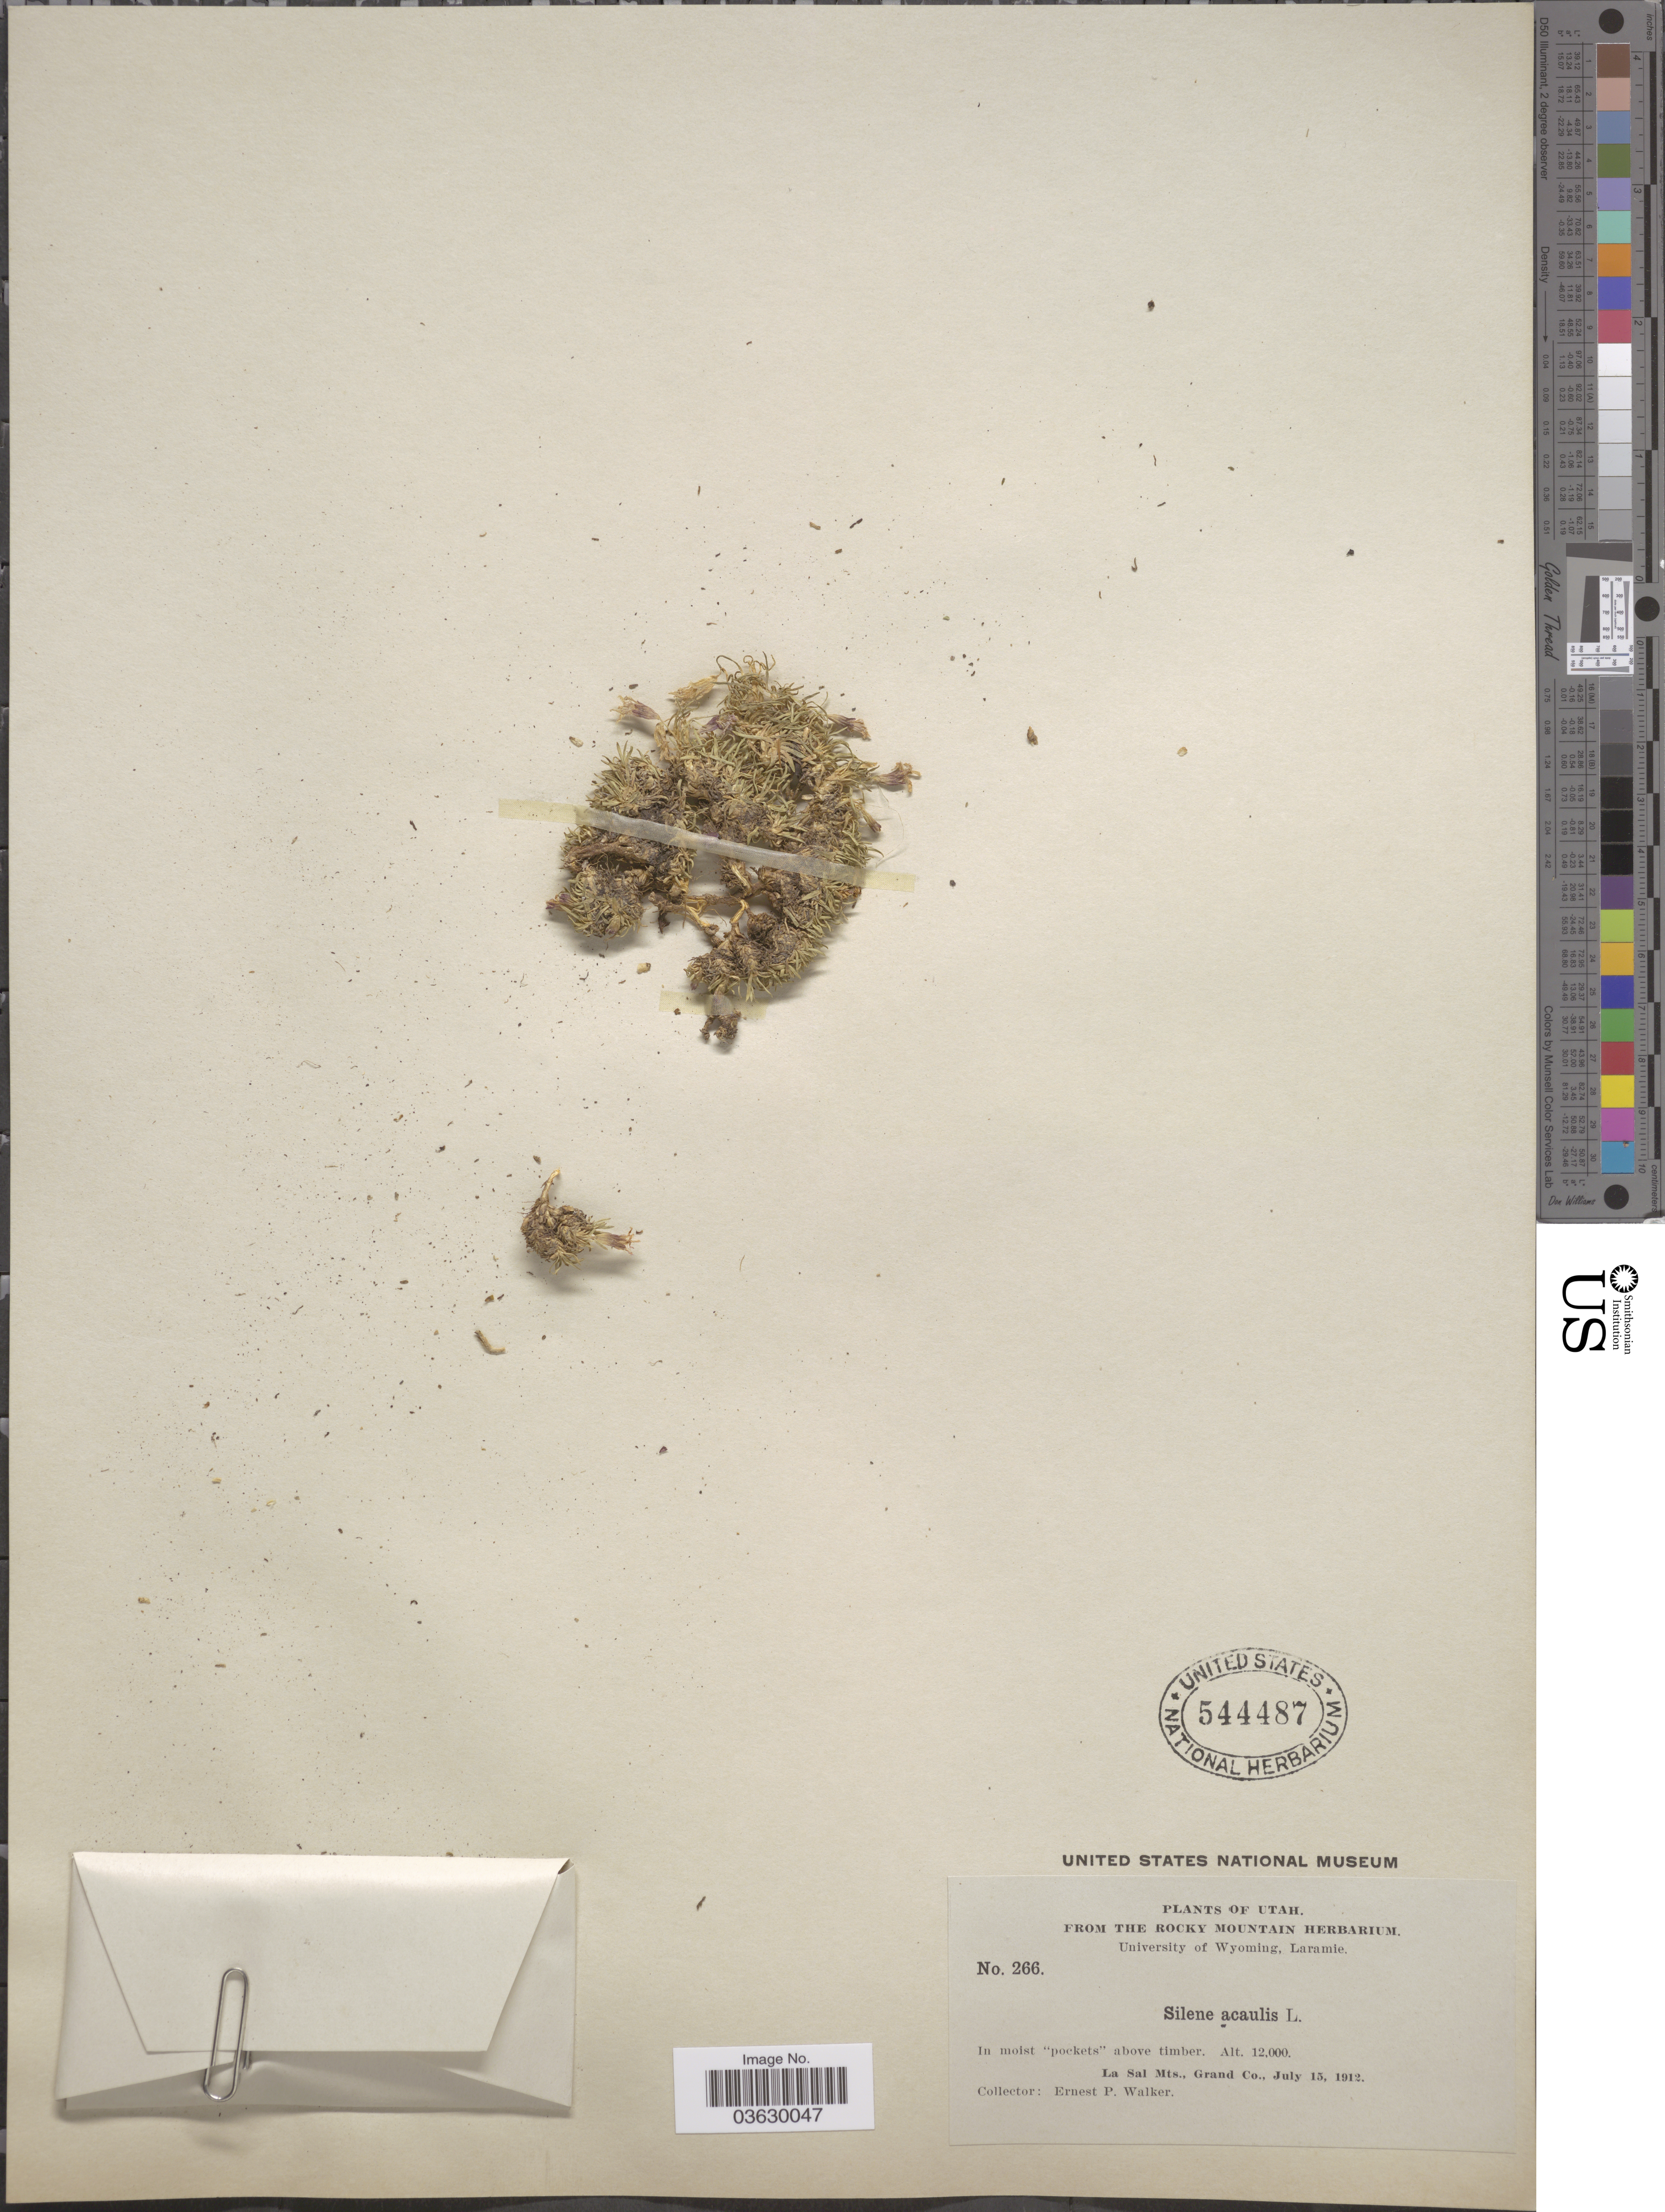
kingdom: Plantae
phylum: Tracheophyta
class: Magnoliopsida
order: Caryophyllales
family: Caryophyllaceae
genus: Silene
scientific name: Silene acaulis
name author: (L.) Jacq.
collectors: E. P. Walker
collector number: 266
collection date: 1912-07-15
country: United States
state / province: Utah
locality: La Sal Mts., Grand Co.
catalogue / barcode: US 544487